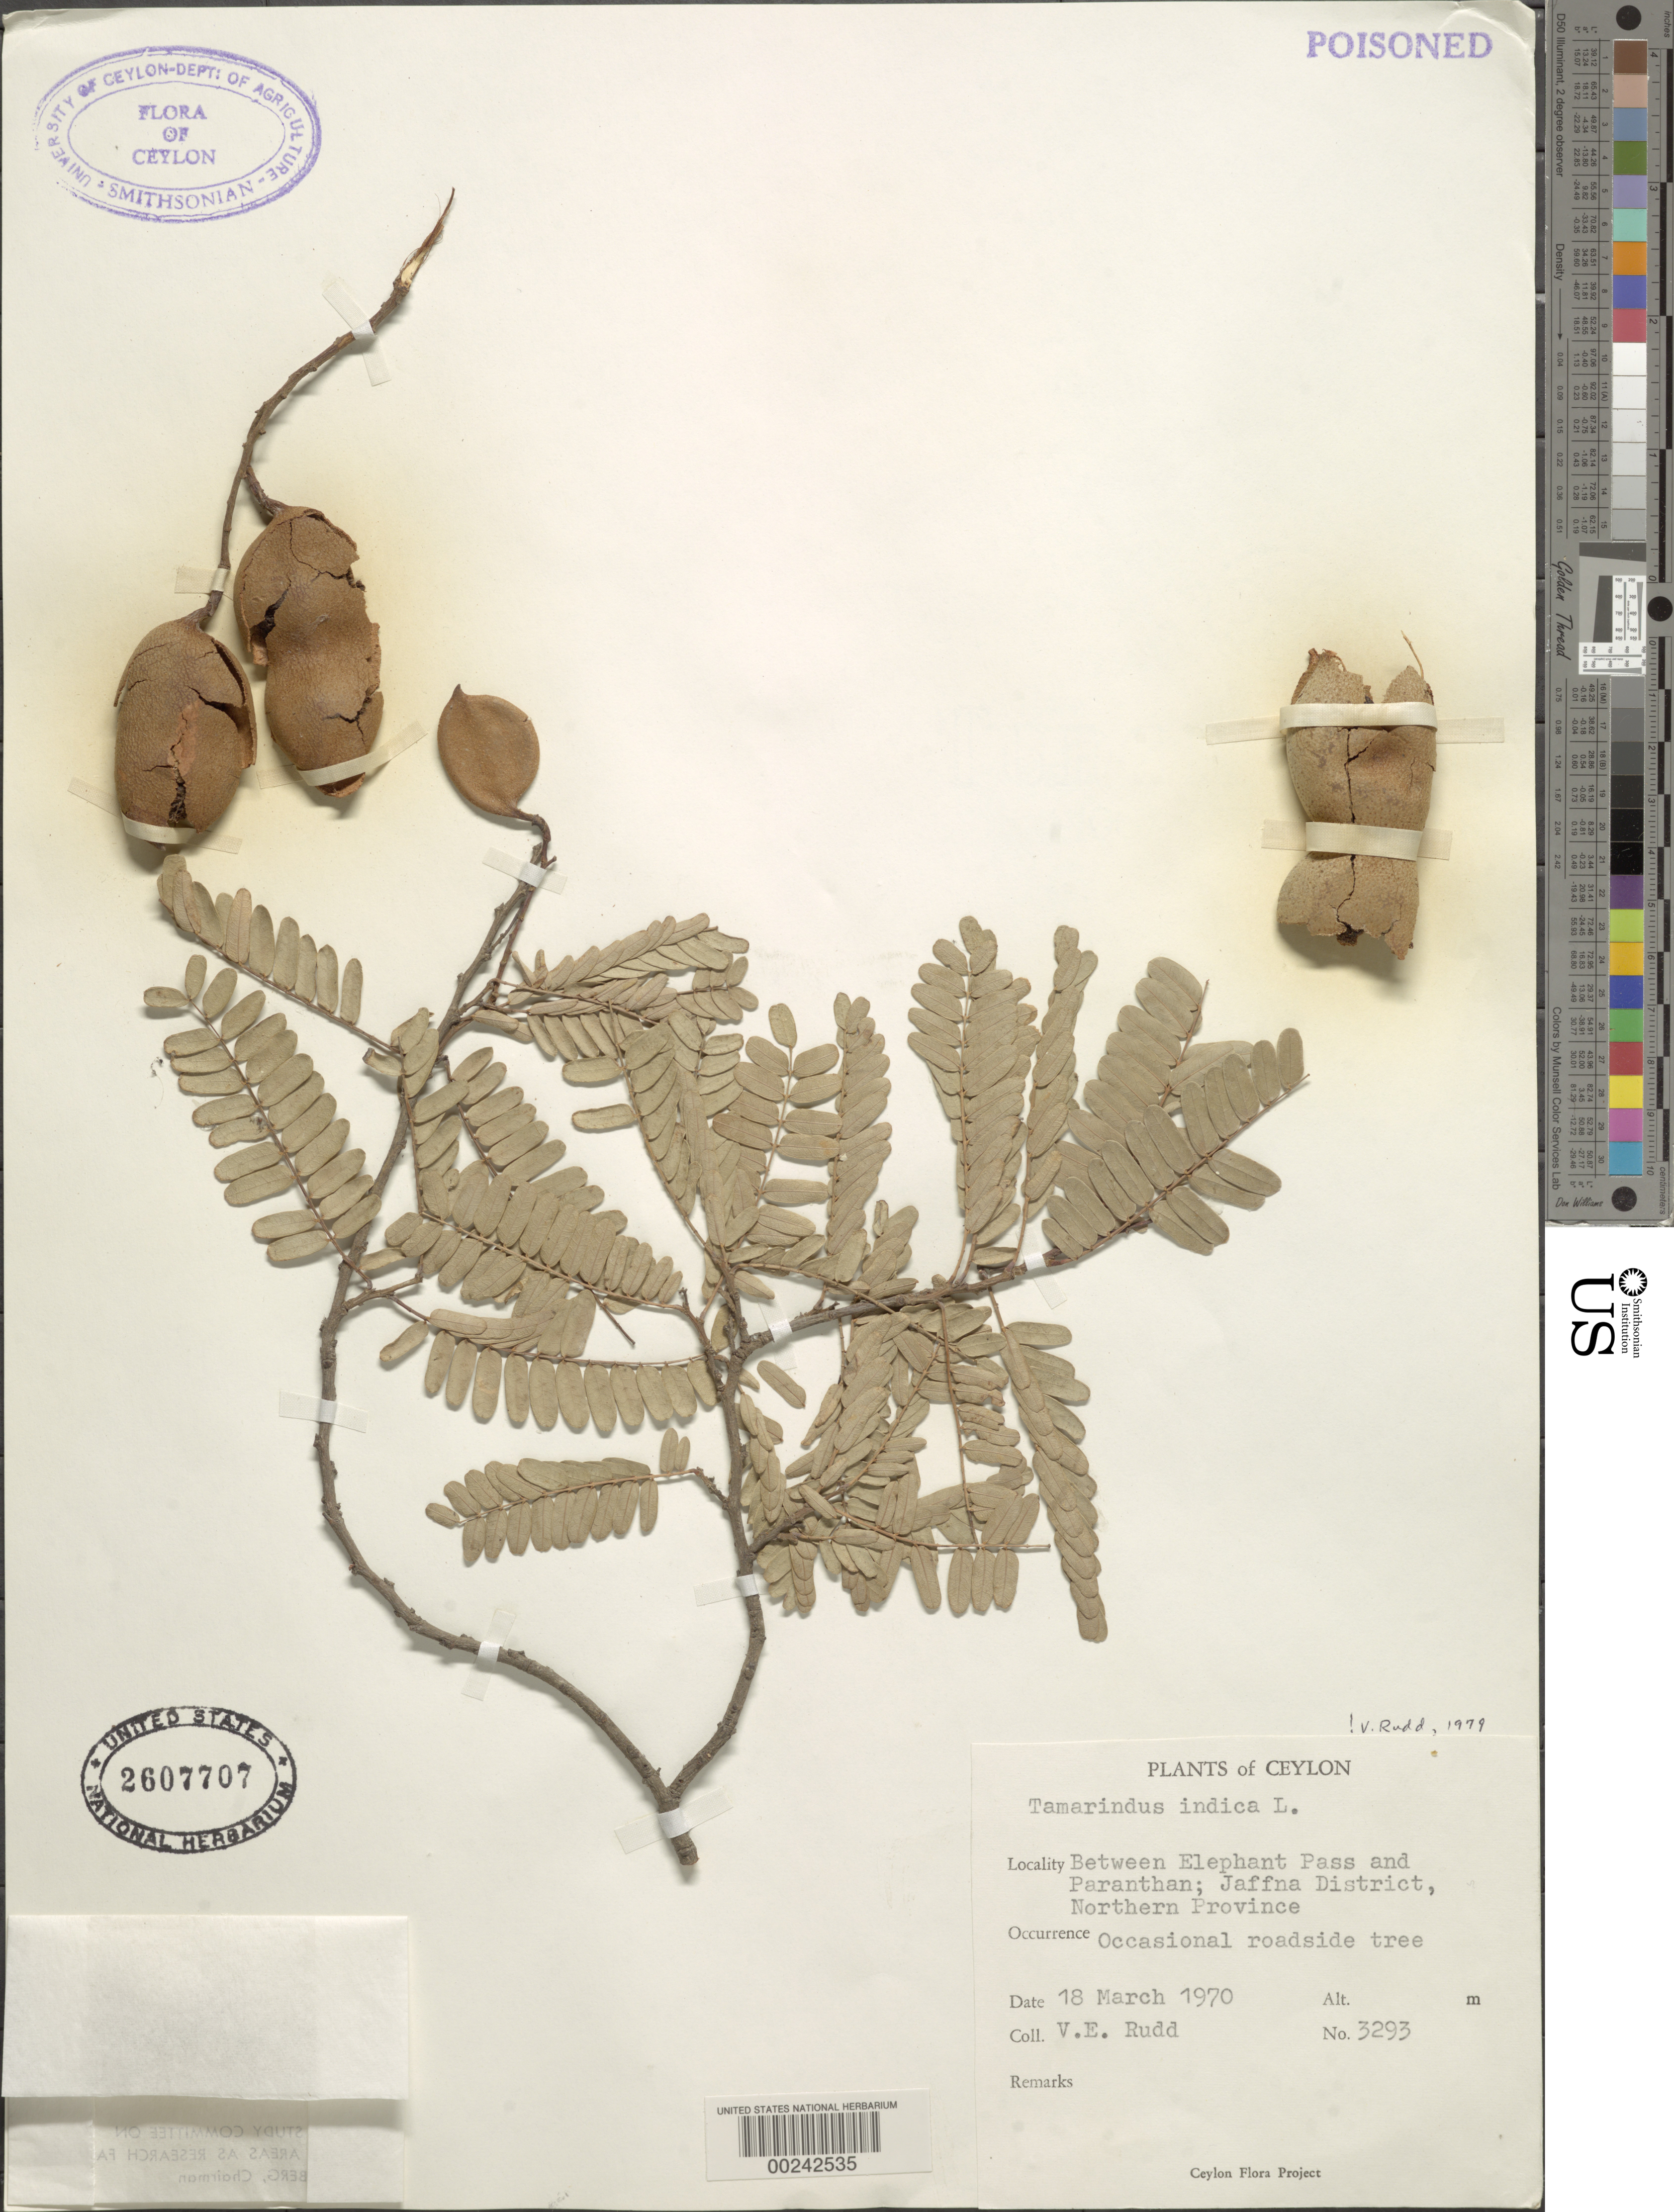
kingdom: Plantae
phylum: Tracheophyta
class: Magnoliopsida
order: Fabales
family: Fabaceae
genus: Tamarindus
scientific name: Tamarindus indica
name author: L.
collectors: V. E. Rudd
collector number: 3293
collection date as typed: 18 Mar 1970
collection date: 1970-03-18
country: Sri Lanka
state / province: Northern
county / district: Jaffna Dist.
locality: Between elephant pass and paranthan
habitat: Roadside tree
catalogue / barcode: US 2607707